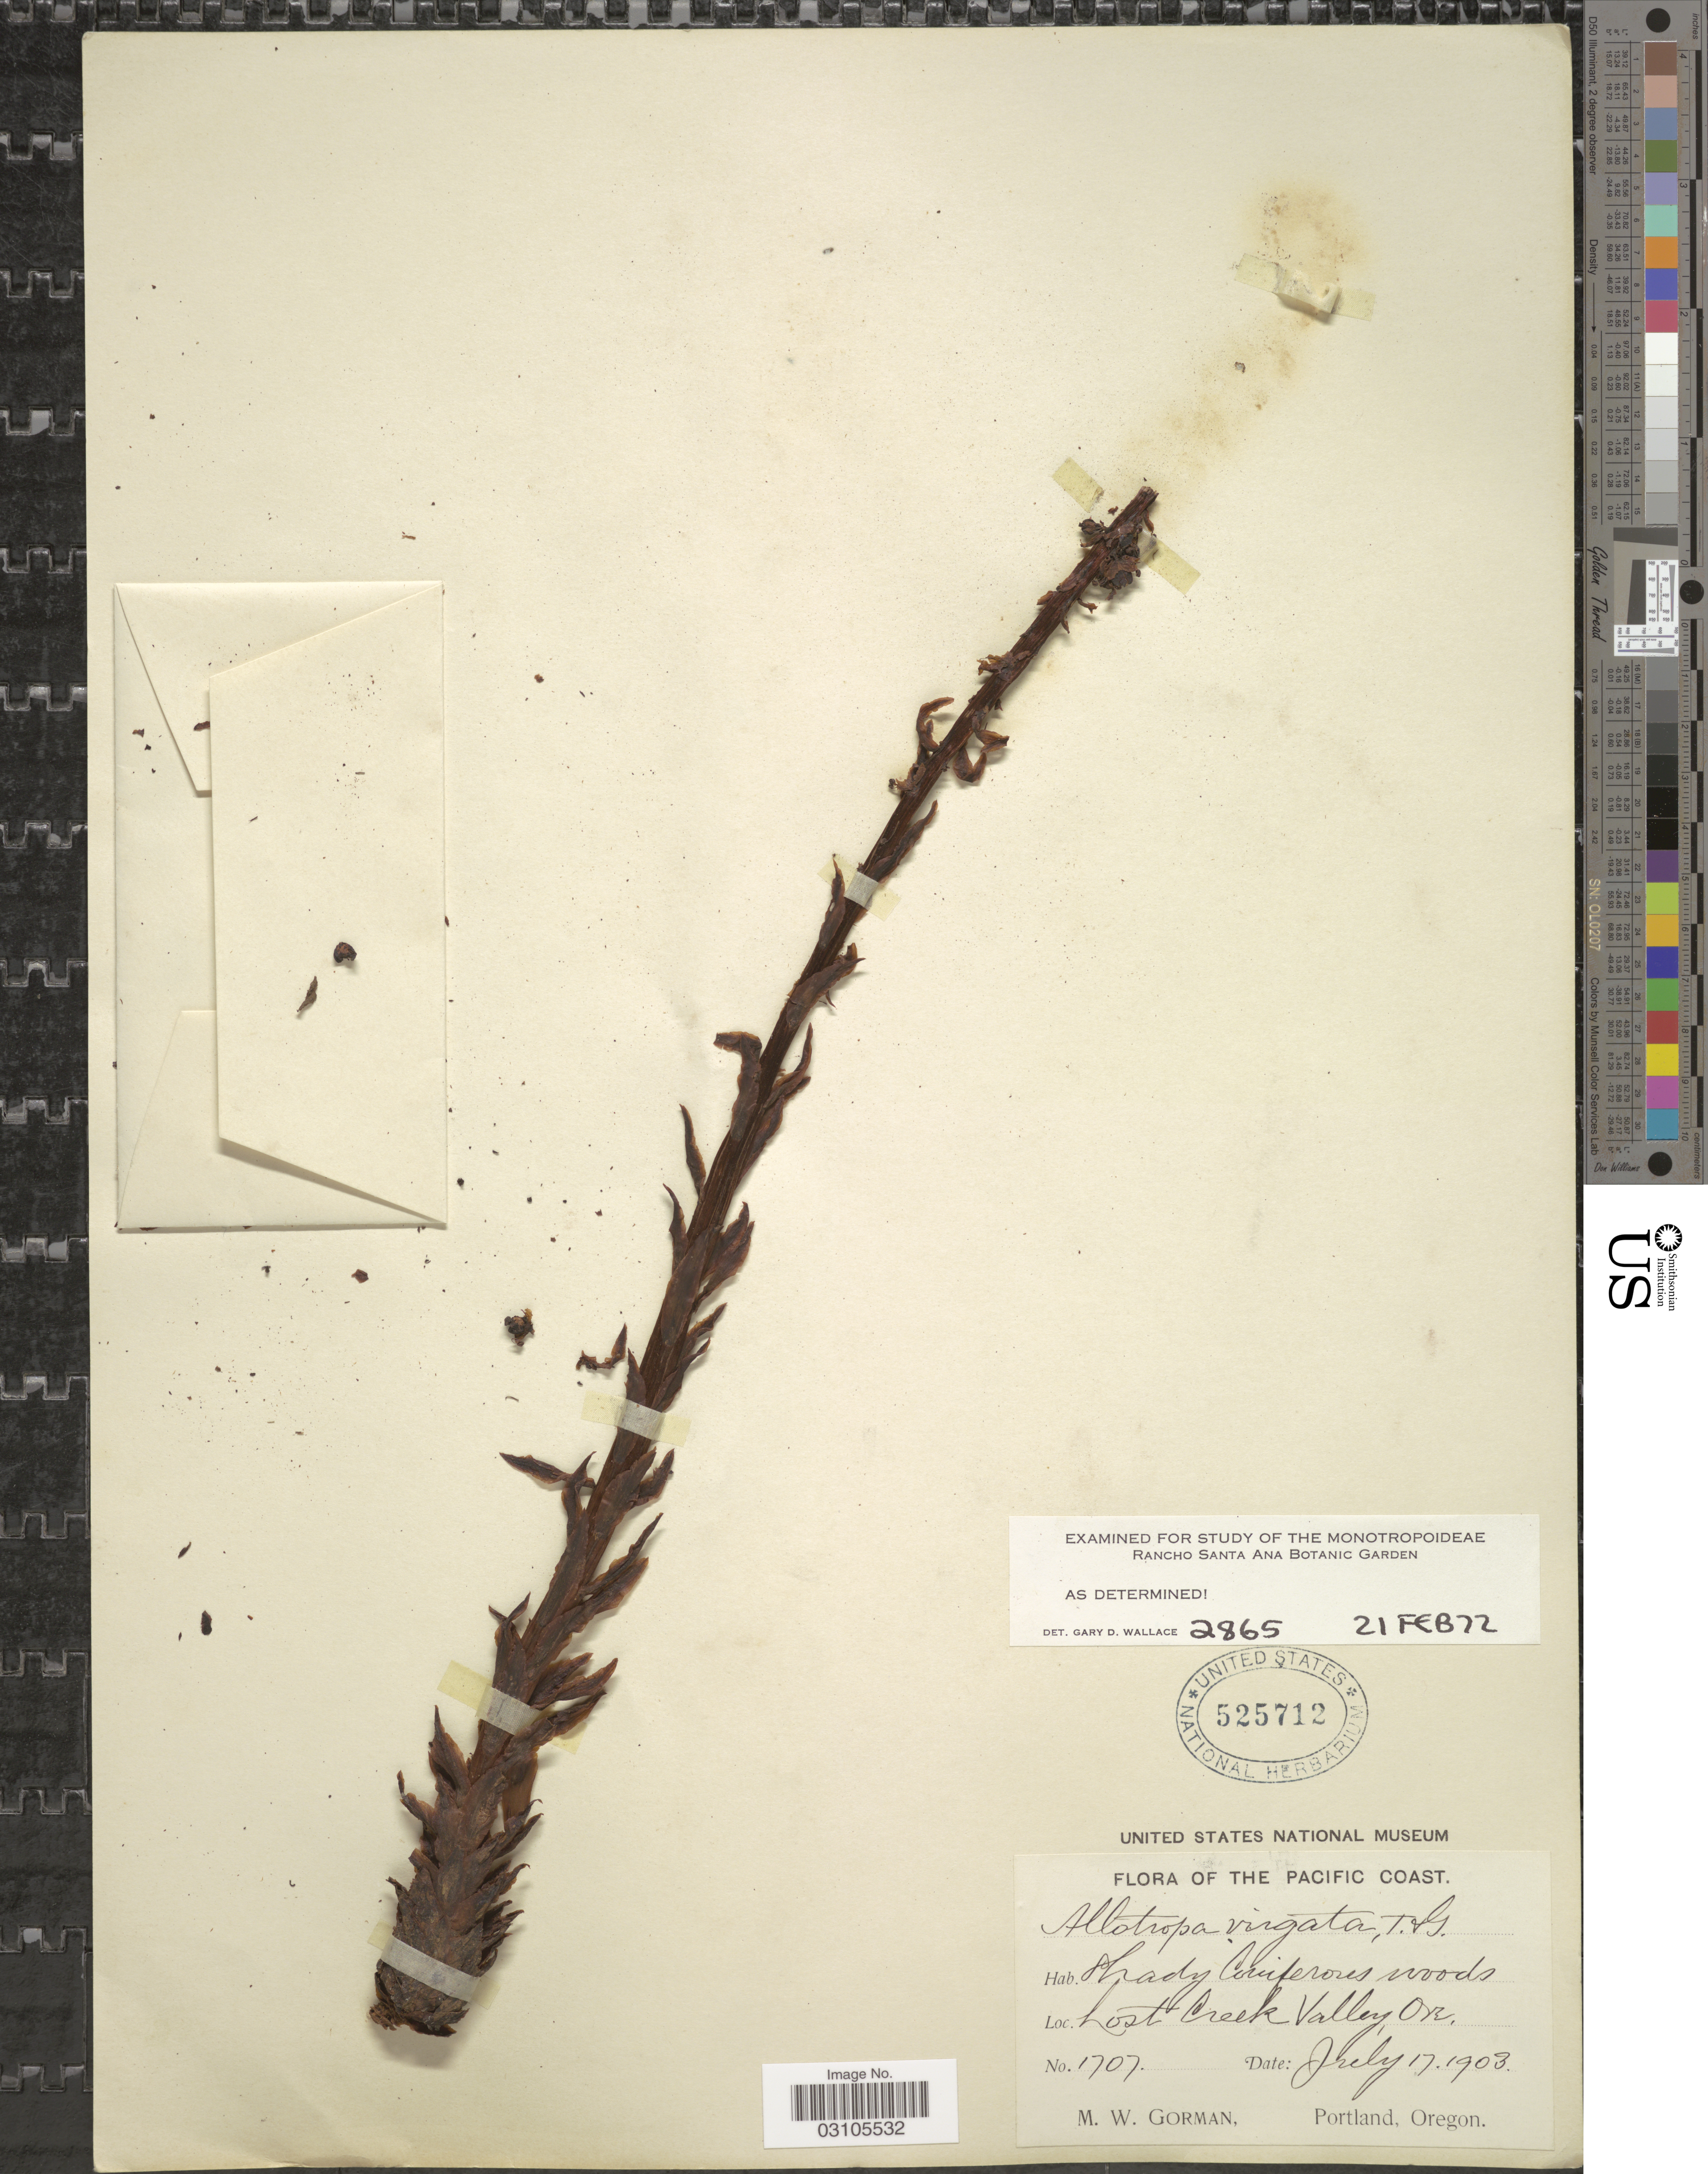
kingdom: Plantae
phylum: Tracheophyta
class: Magnoliopsida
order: Ericales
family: Ericaceae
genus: Allotropa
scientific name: Allotropa virgata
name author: Torr. & A. Gray ex A. Gray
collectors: M. W. Gorman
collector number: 1707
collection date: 1903-07-17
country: United States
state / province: Oregon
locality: The Pacific Coast. Lost Creek Valley.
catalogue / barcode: US 525712